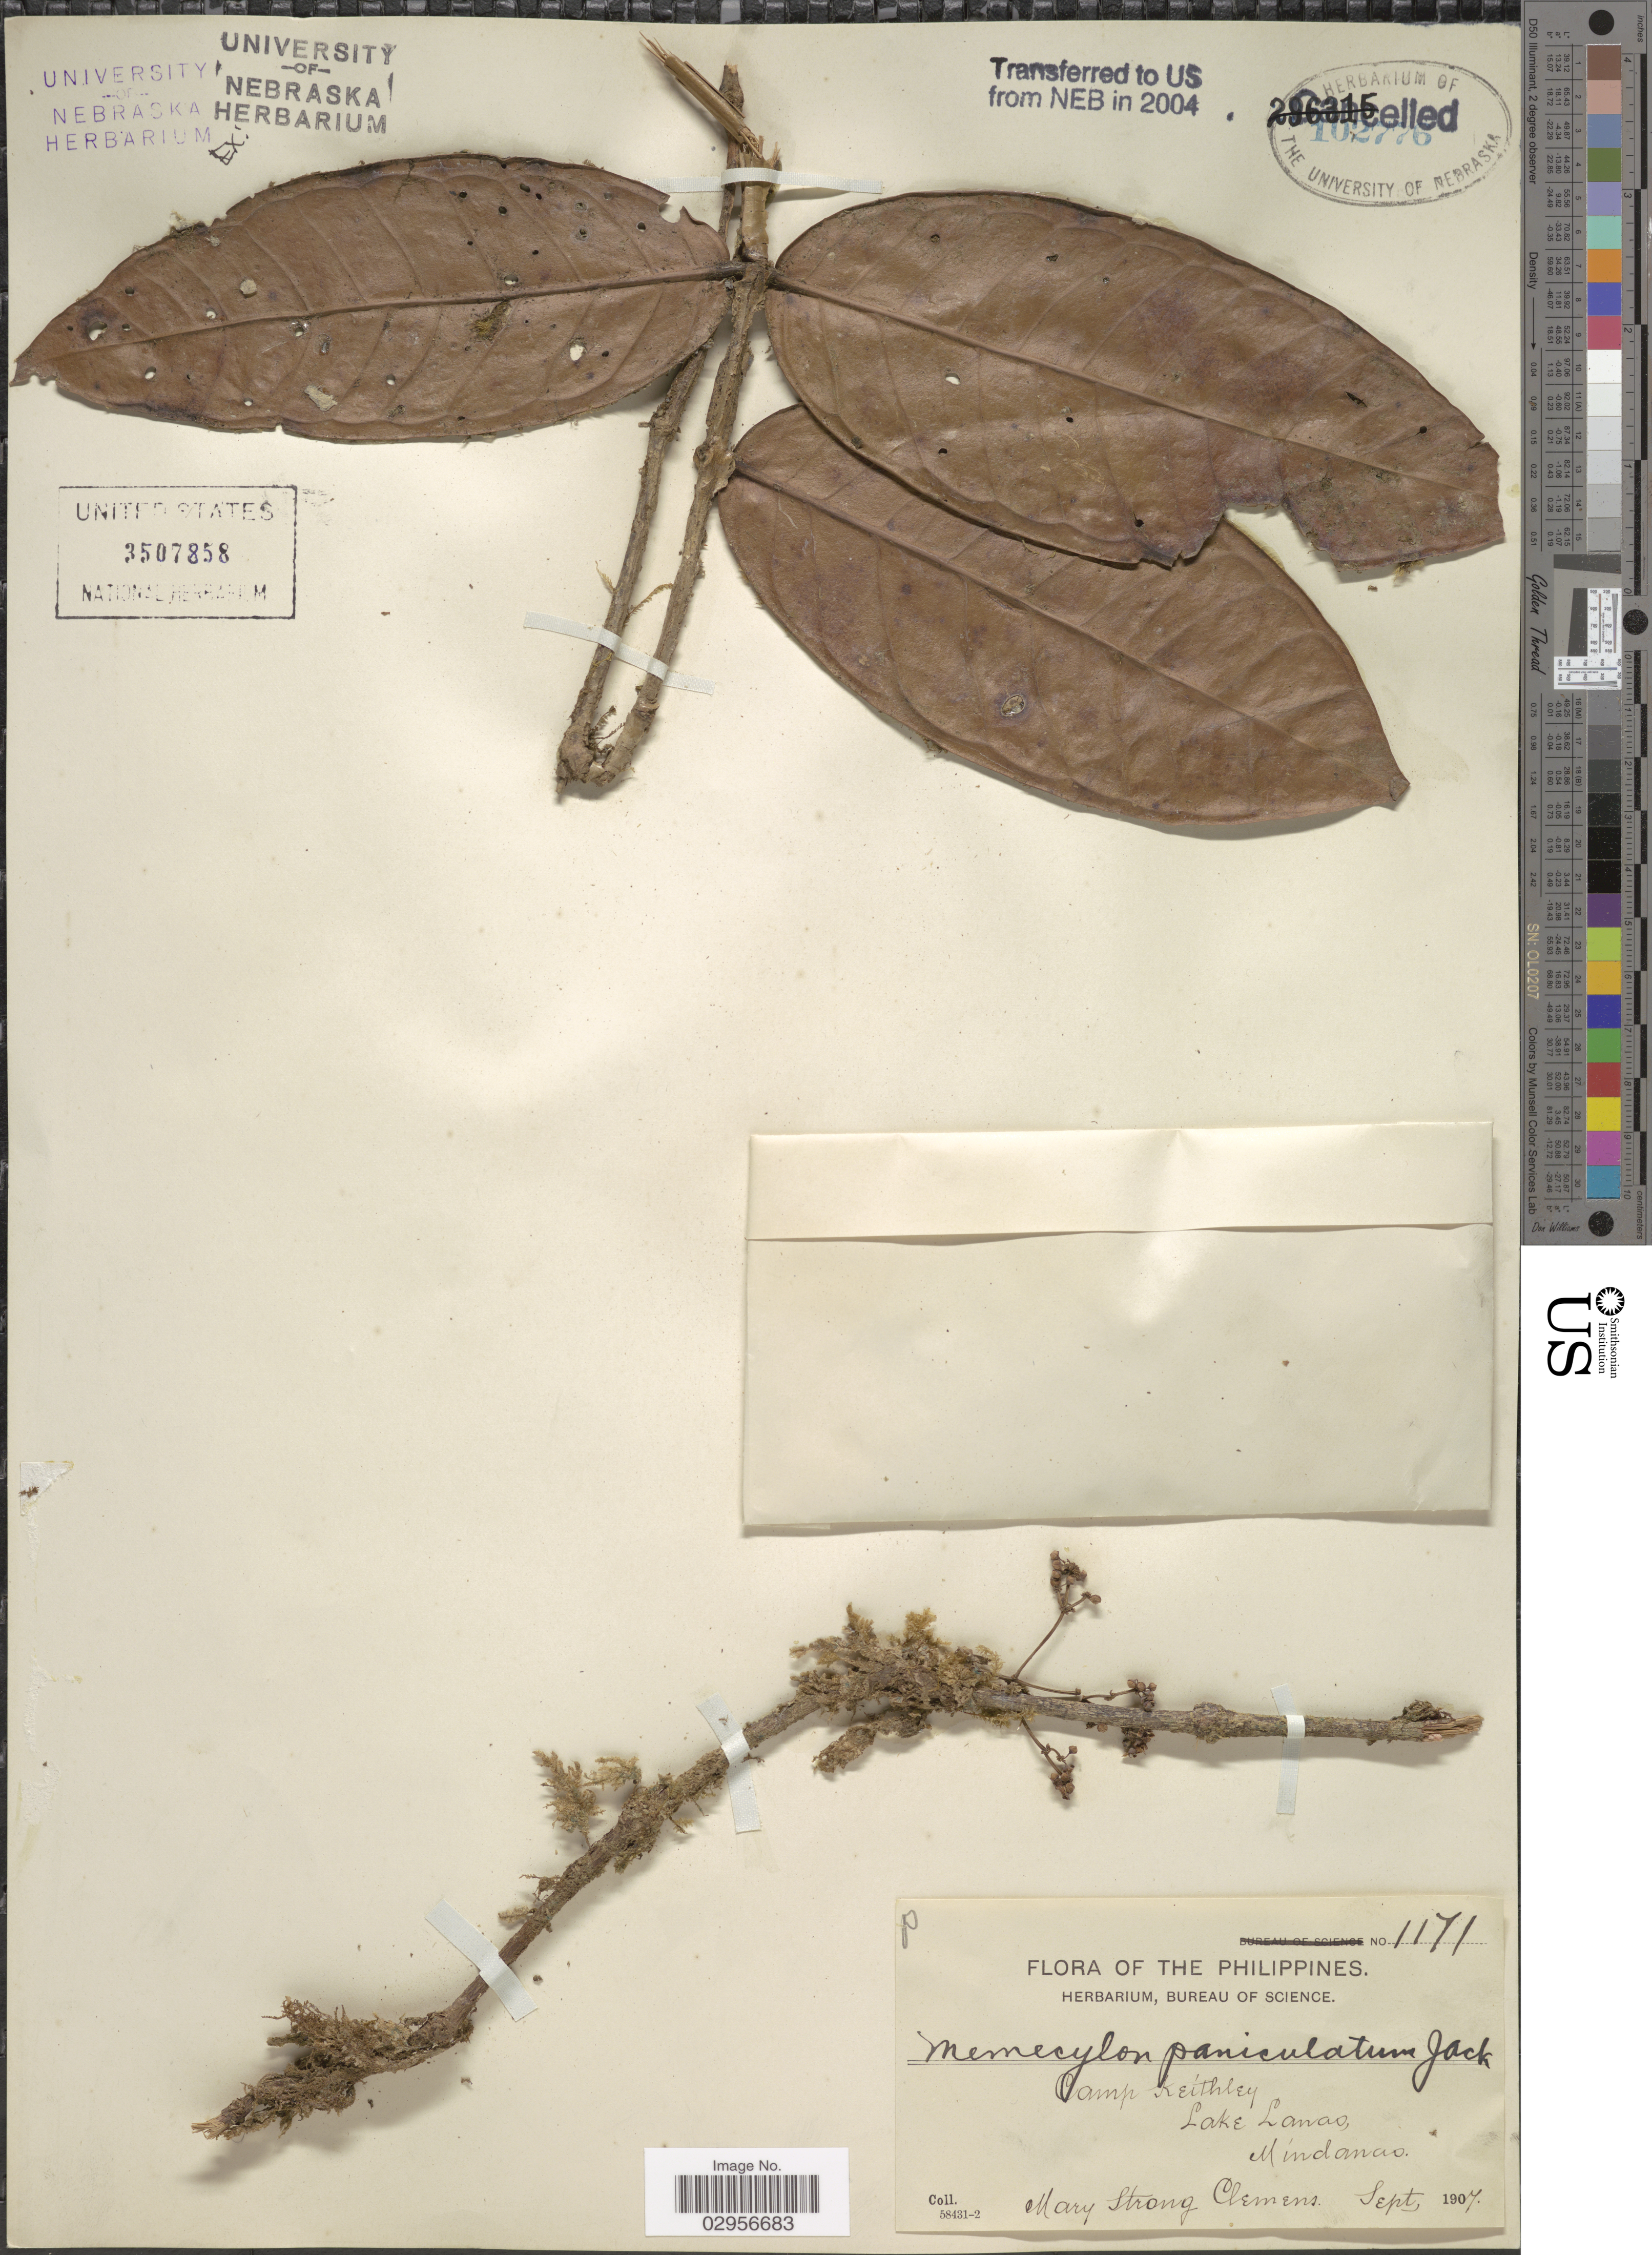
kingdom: Plantae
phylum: Tracheophyta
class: Magnoliopsida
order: Myrtales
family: Melastomataceae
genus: Memecylon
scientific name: Memecylon paniculatum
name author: Jack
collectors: M. S. Clemens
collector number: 1171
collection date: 1907-09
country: Philippines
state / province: Muslim Mindanao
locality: Camp Keithley, Lake Lanao, Mindanao.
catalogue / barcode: US 3507858